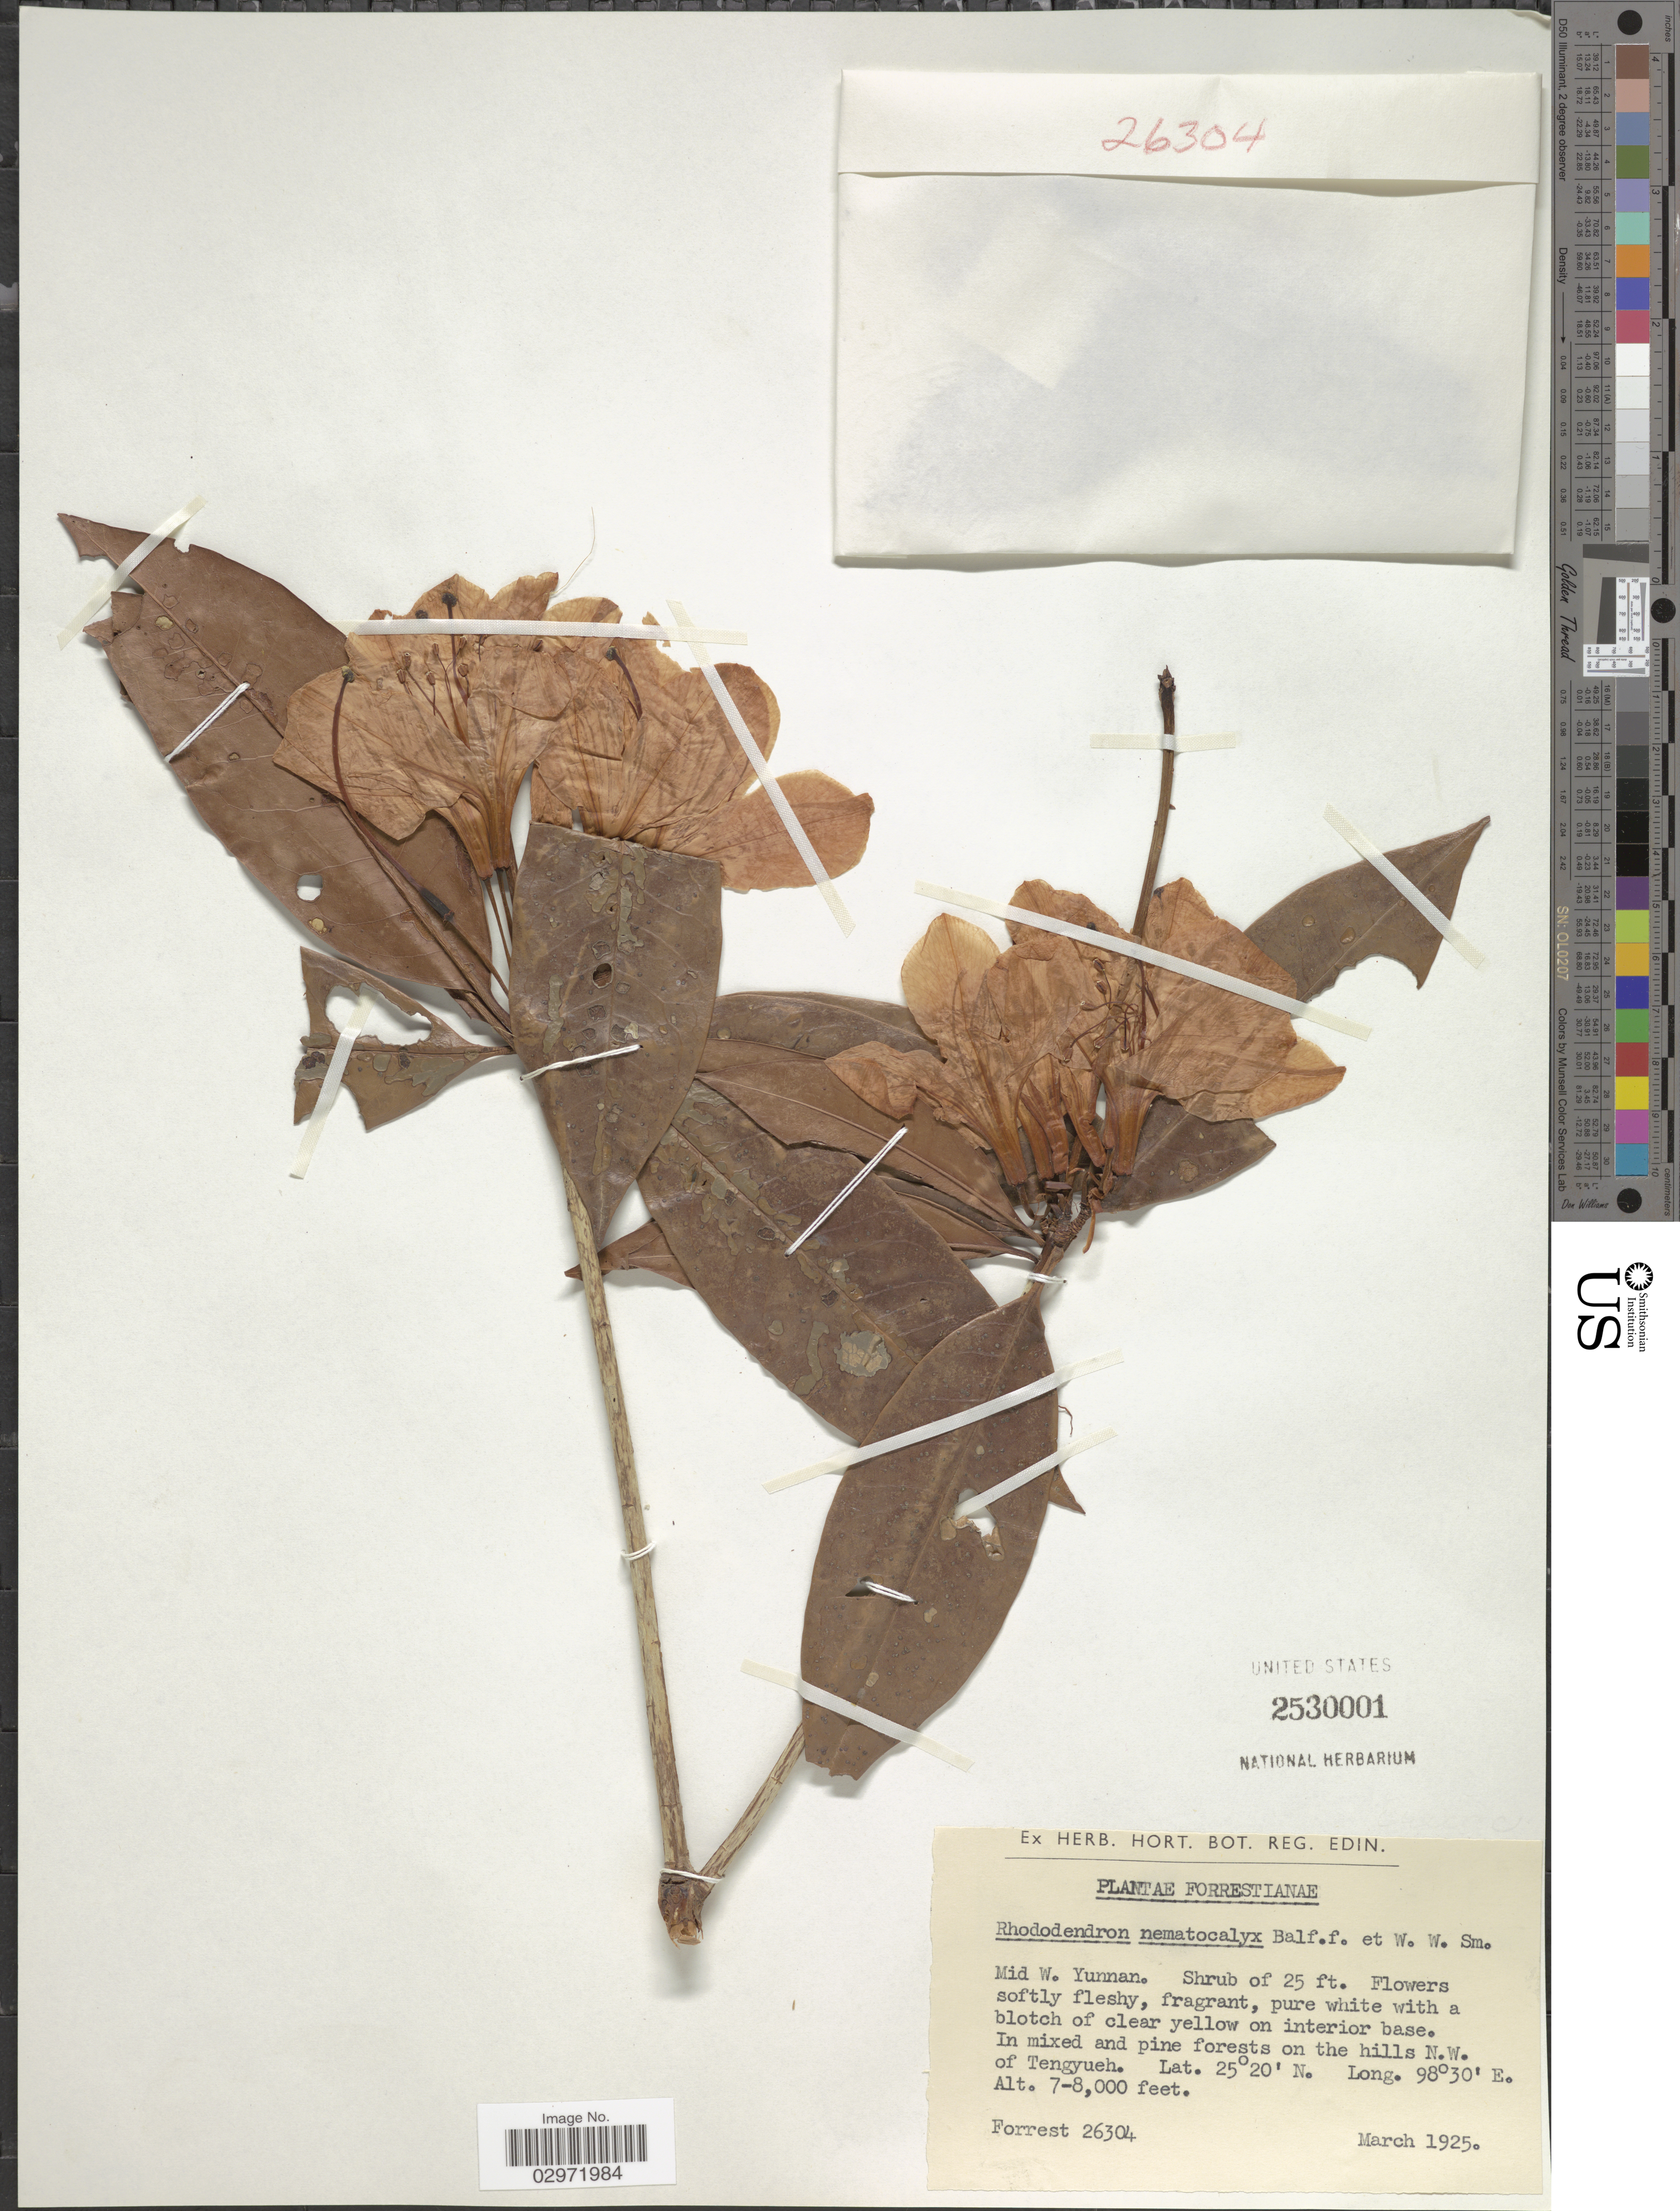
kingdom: Plantae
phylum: Tracheophyta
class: Magnoliopsida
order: Ericales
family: Ericaceae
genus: Rhododendron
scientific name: Rhododendron nematocalyx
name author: Balf. f. & W.W. Sm.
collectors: -. Forrest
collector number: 26304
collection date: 1925-03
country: China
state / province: Yunnan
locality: Mid. W. Yunnan. In mixed and pine forests on the hills N.W. of Tengyueh.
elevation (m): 2134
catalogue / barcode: US 2530001